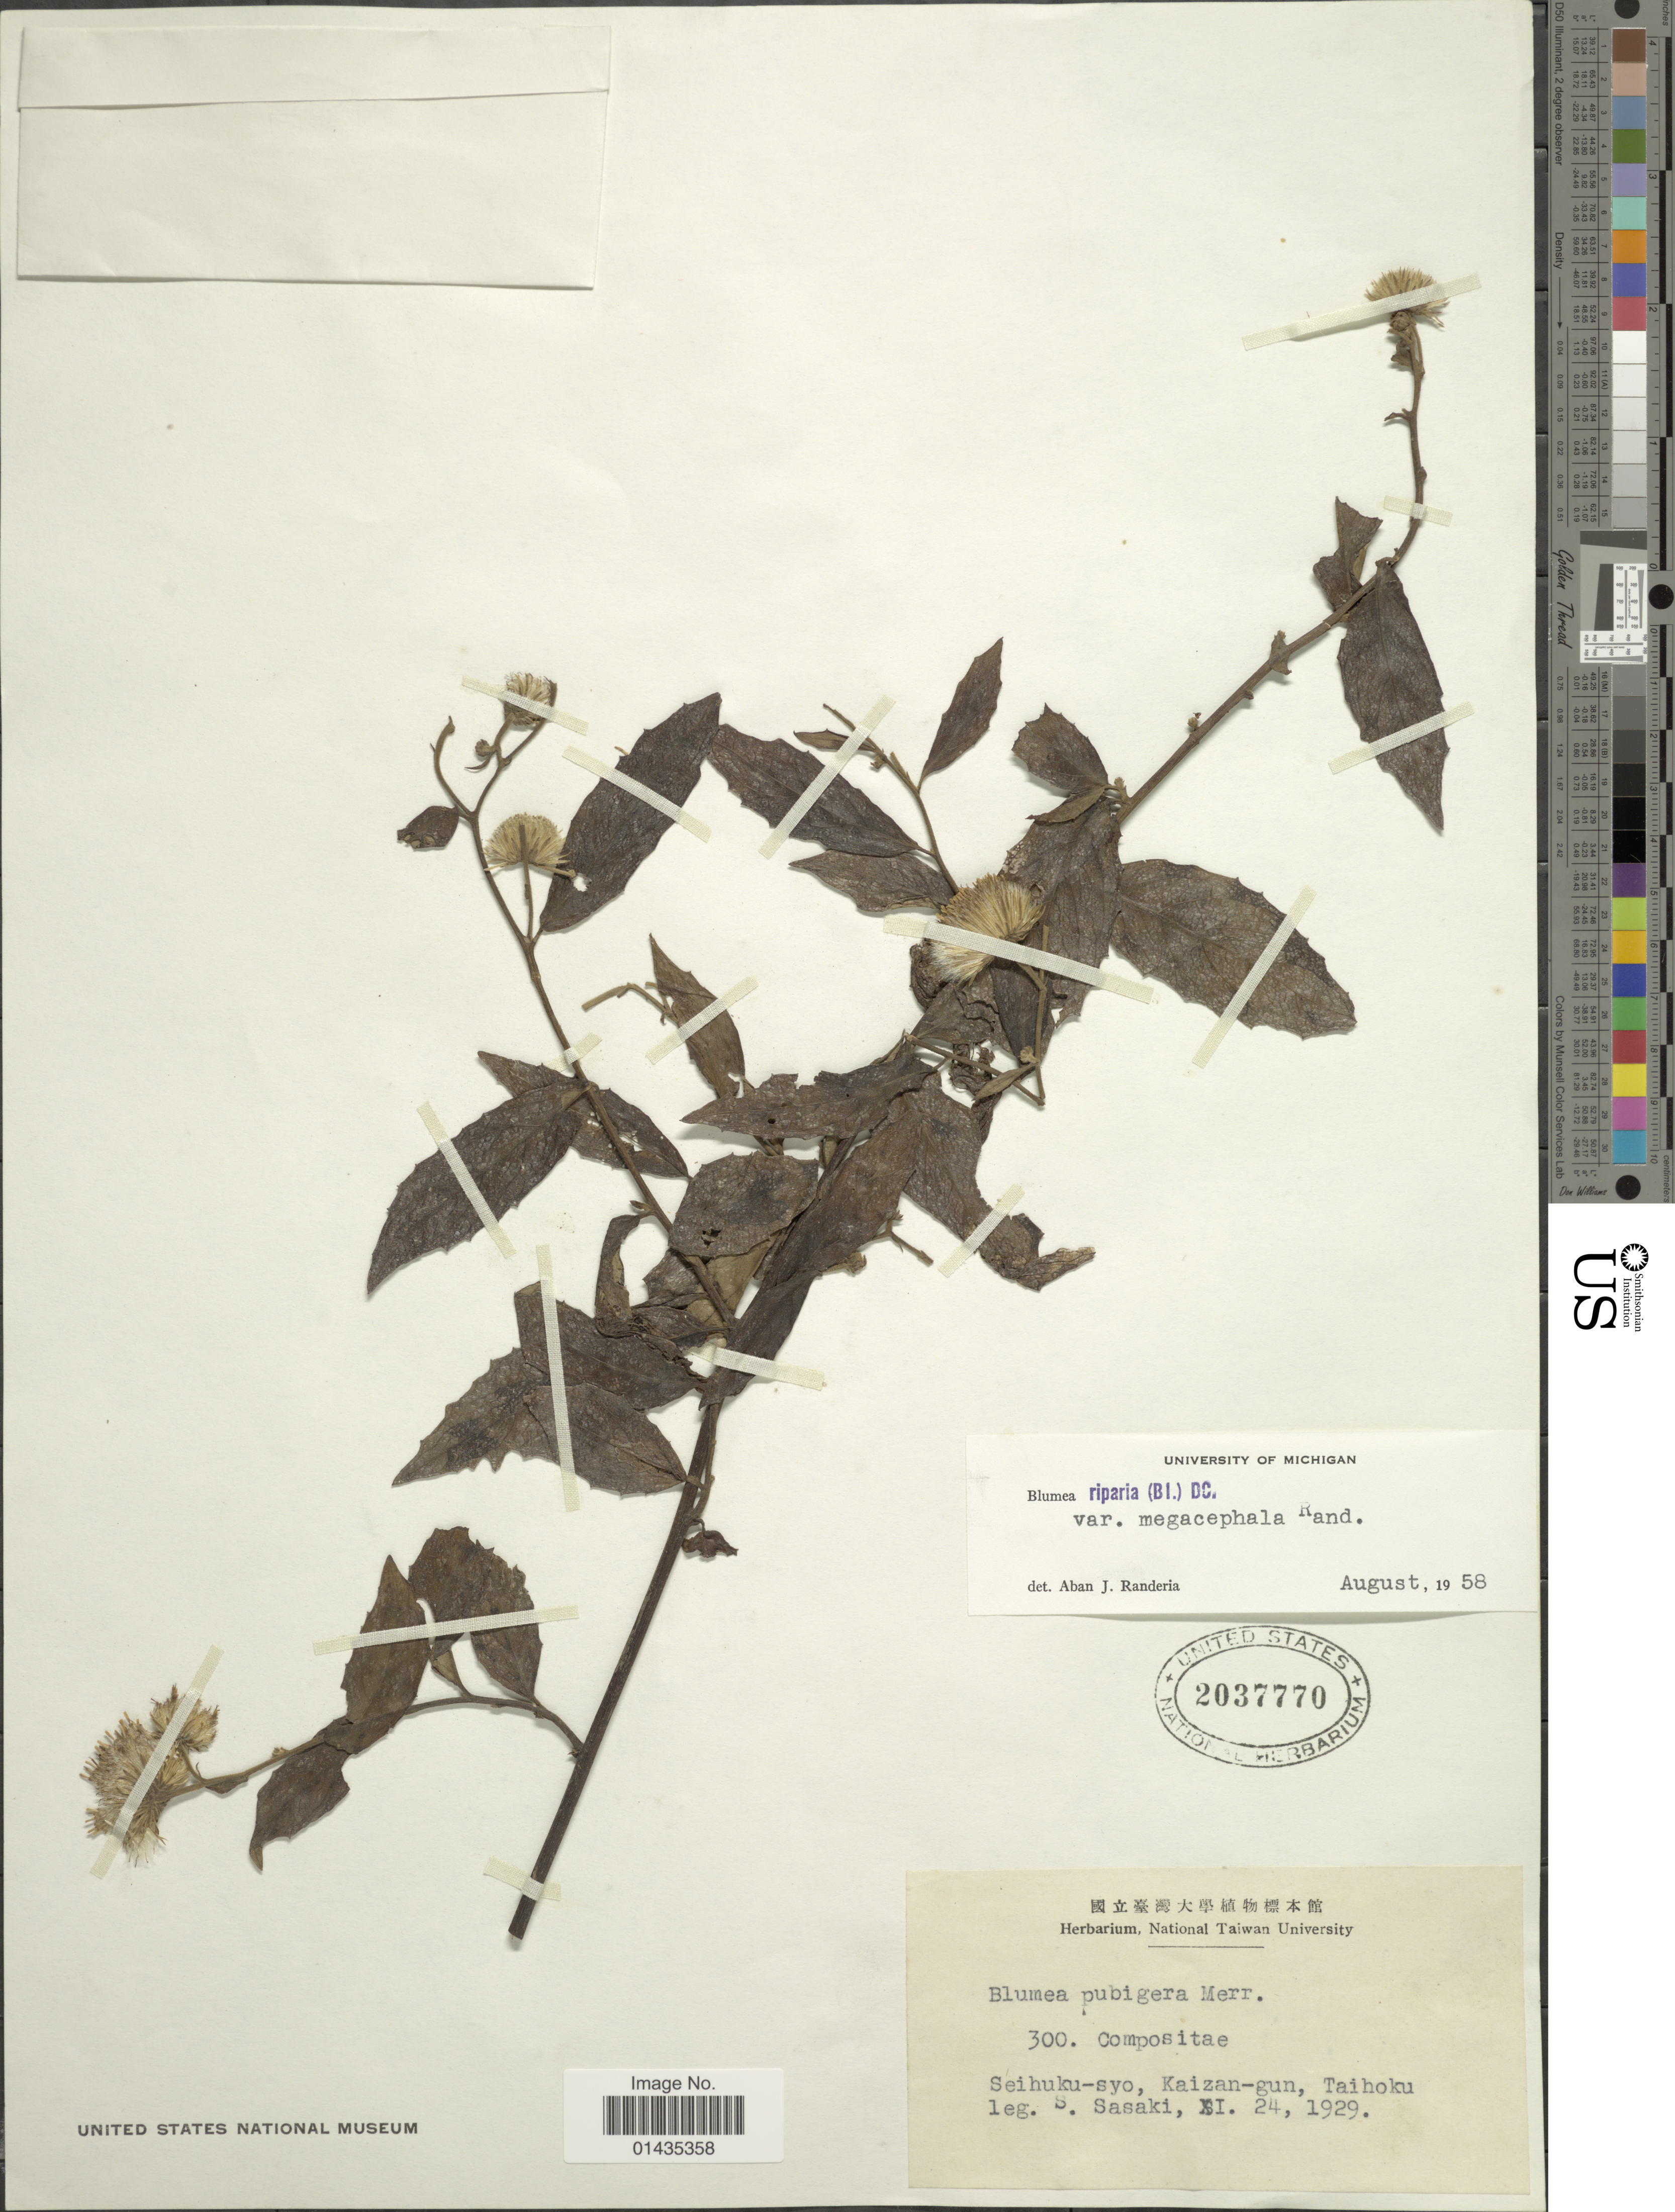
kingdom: Plantae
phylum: Tracheophyta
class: Magnoliopsida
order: Asterales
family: Asteraceae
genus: Blumea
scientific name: Blumea riparia var. megacephala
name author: Randeria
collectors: S. Sasaki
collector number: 300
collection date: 1929-11-24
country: Taiwan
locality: Seihuku-syo, Kaizan-gun, Taihoku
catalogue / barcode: US 2037770